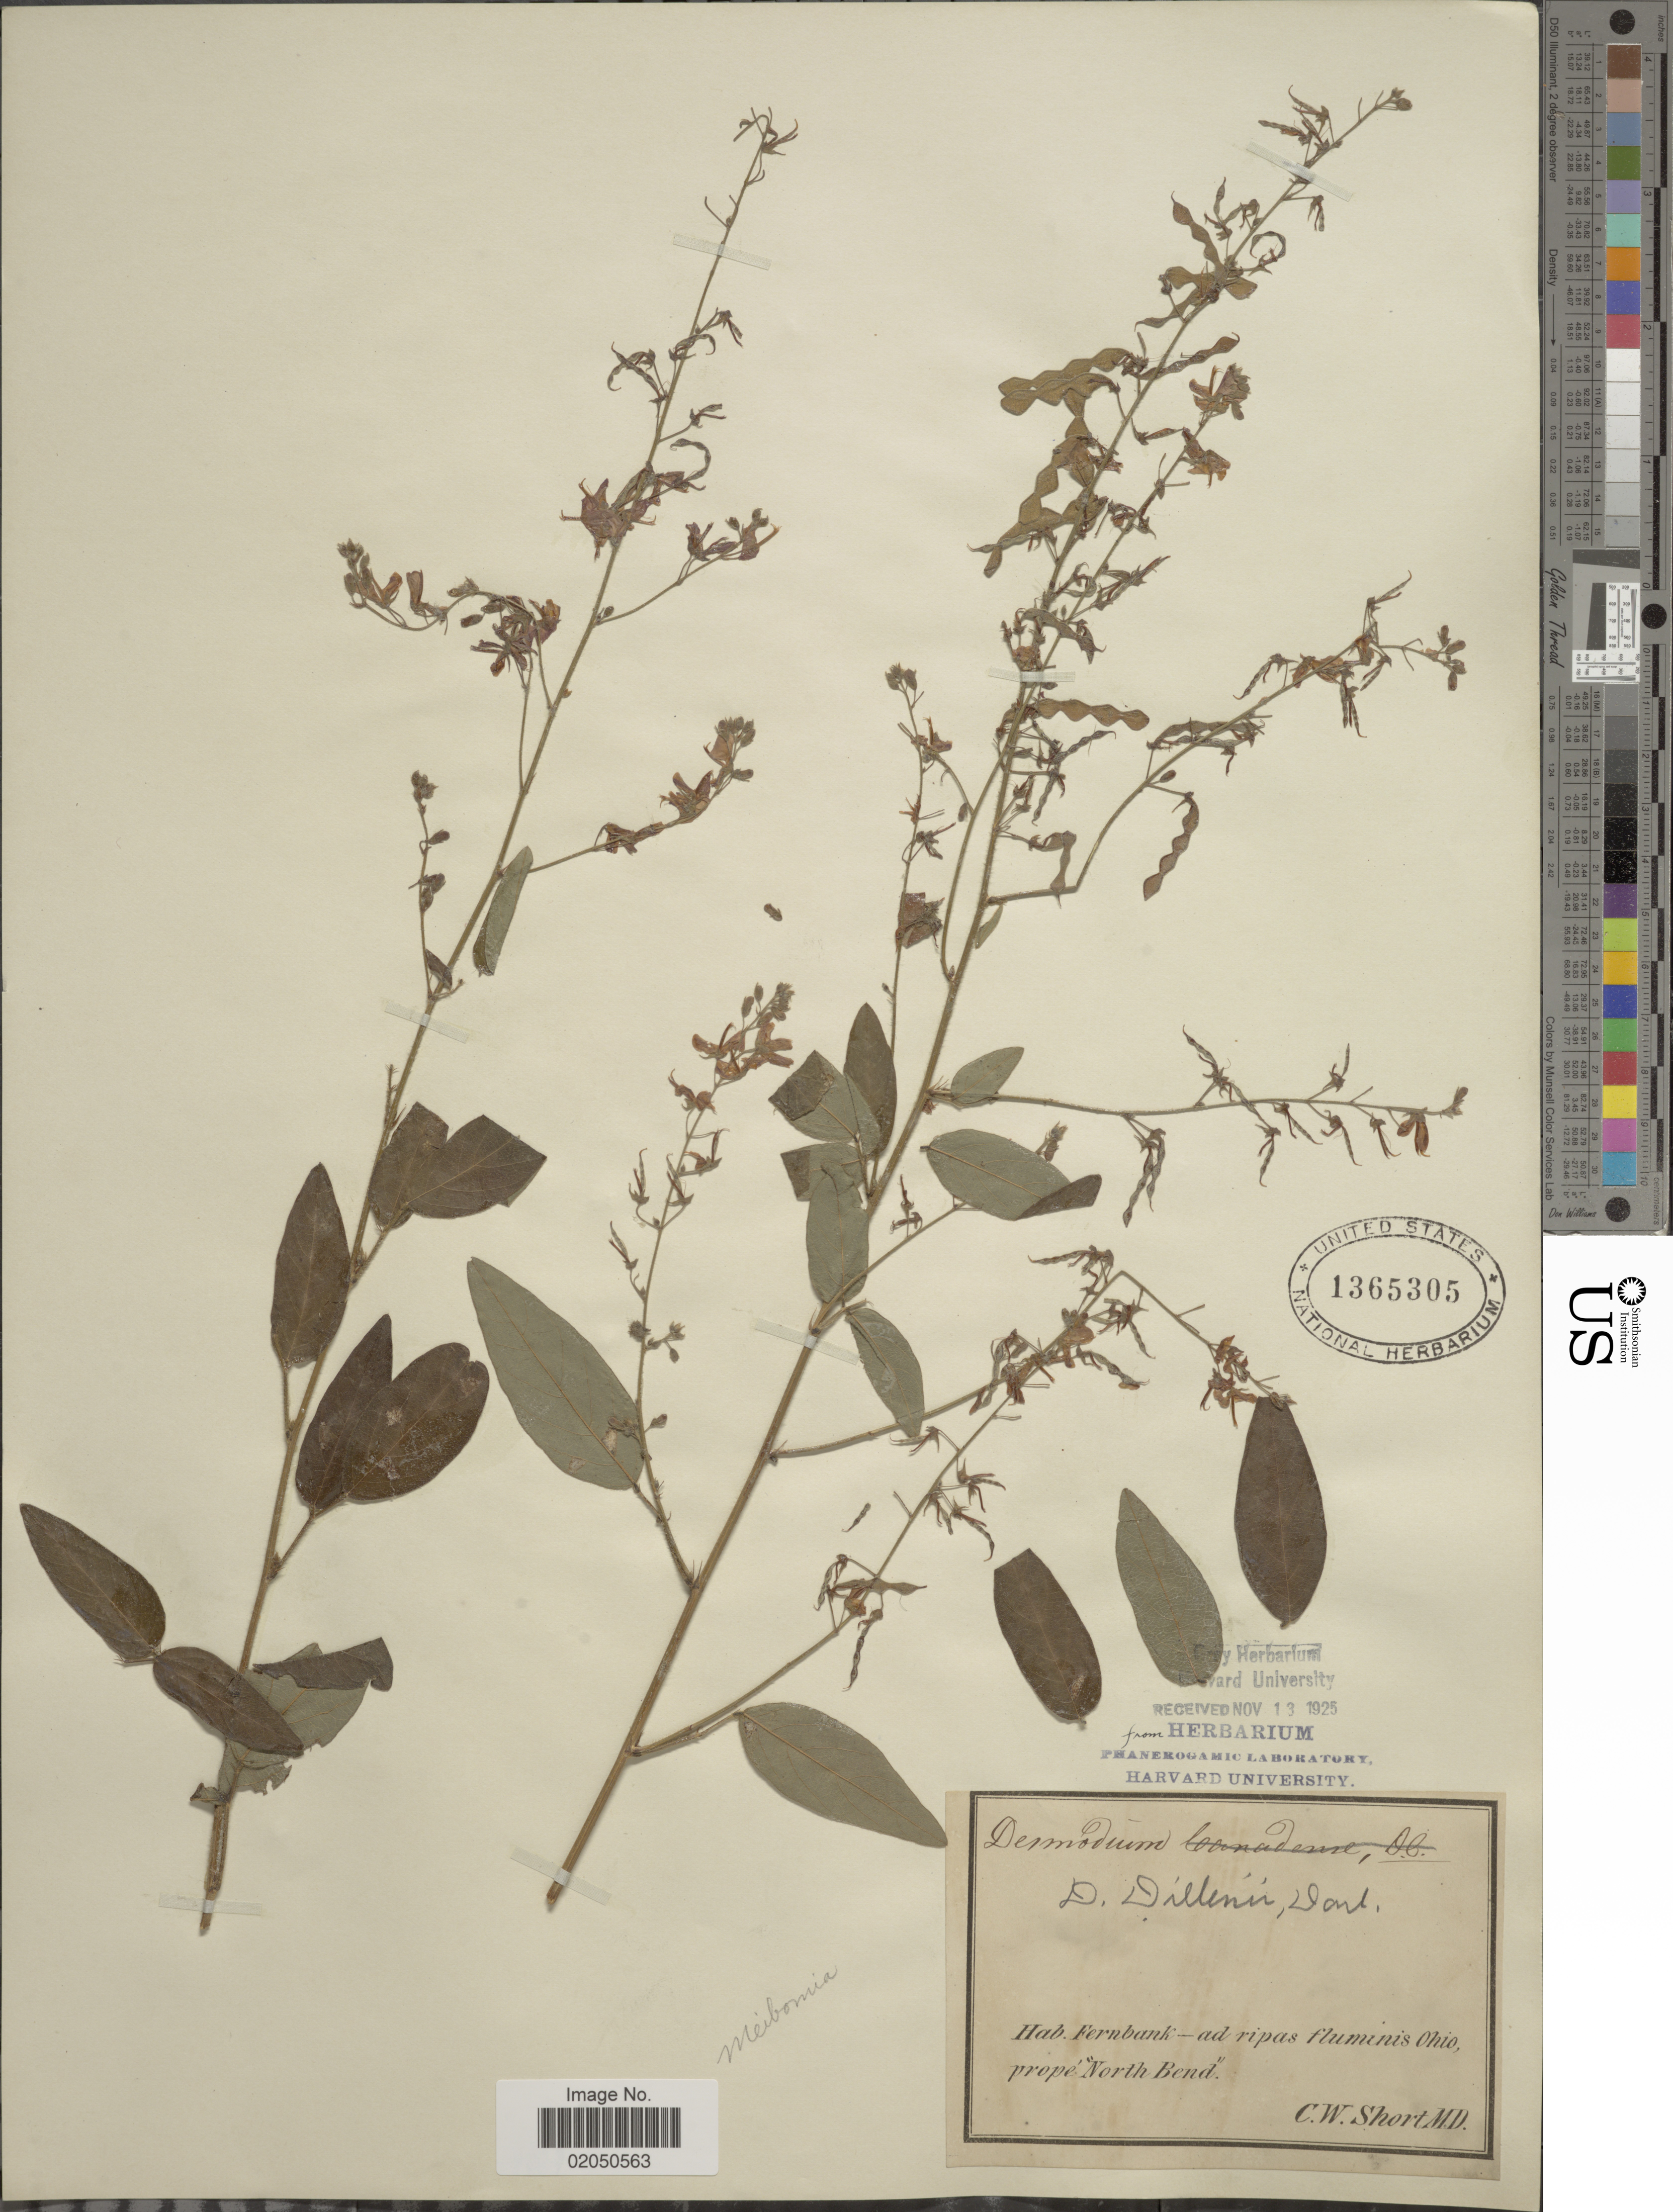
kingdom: Plantae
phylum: Tracheophyta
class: Magnoliopsida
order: Fabales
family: Fabaceae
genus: Desmodium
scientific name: Desmodium glabellum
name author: (Michx.) DC.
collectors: C. W. Short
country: United States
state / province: Ohio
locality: North Bend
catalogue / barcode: US 1365305